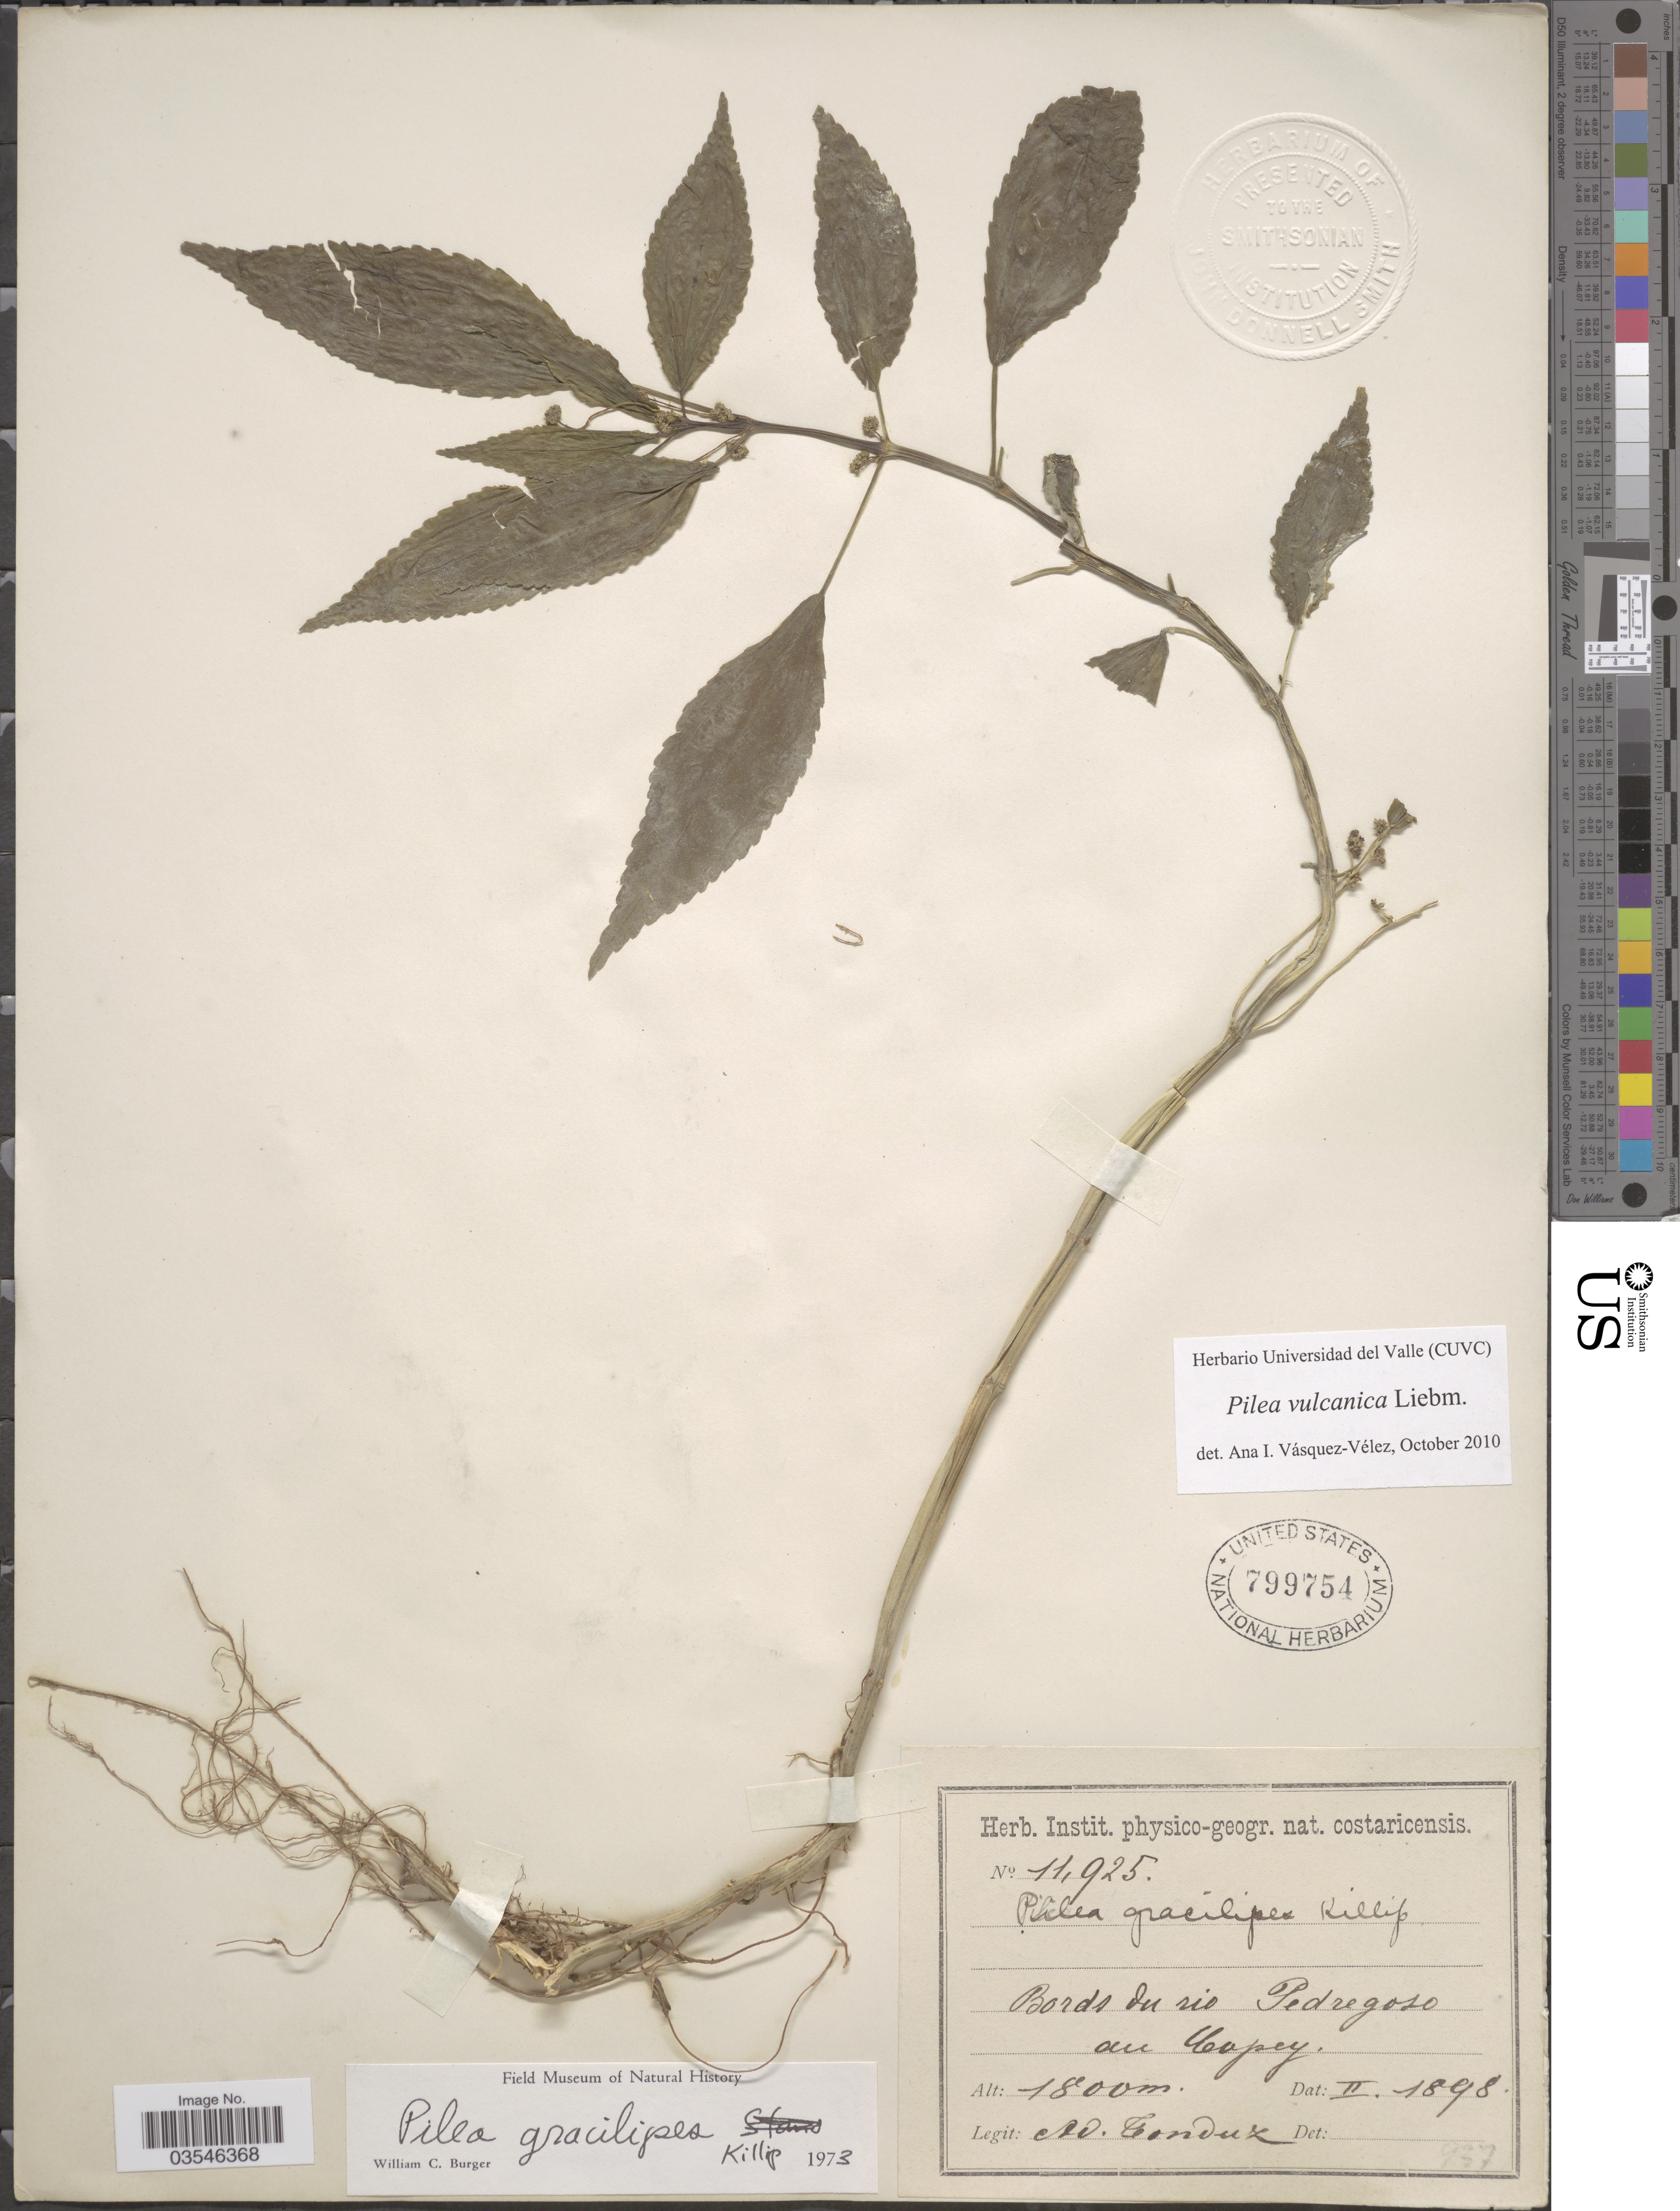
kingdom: Plantae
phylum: Tracheophyta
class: Magnoliopsida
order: Rosales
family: Urticaceae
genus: Pilea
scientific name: Pilea vulcanica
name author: Liebm.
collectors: A. Tonduz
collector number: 11925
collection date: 1898-02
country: Costa Rica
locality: Bords du rio Pedregoso an Copey.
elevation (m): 1800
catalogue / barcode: US 799754